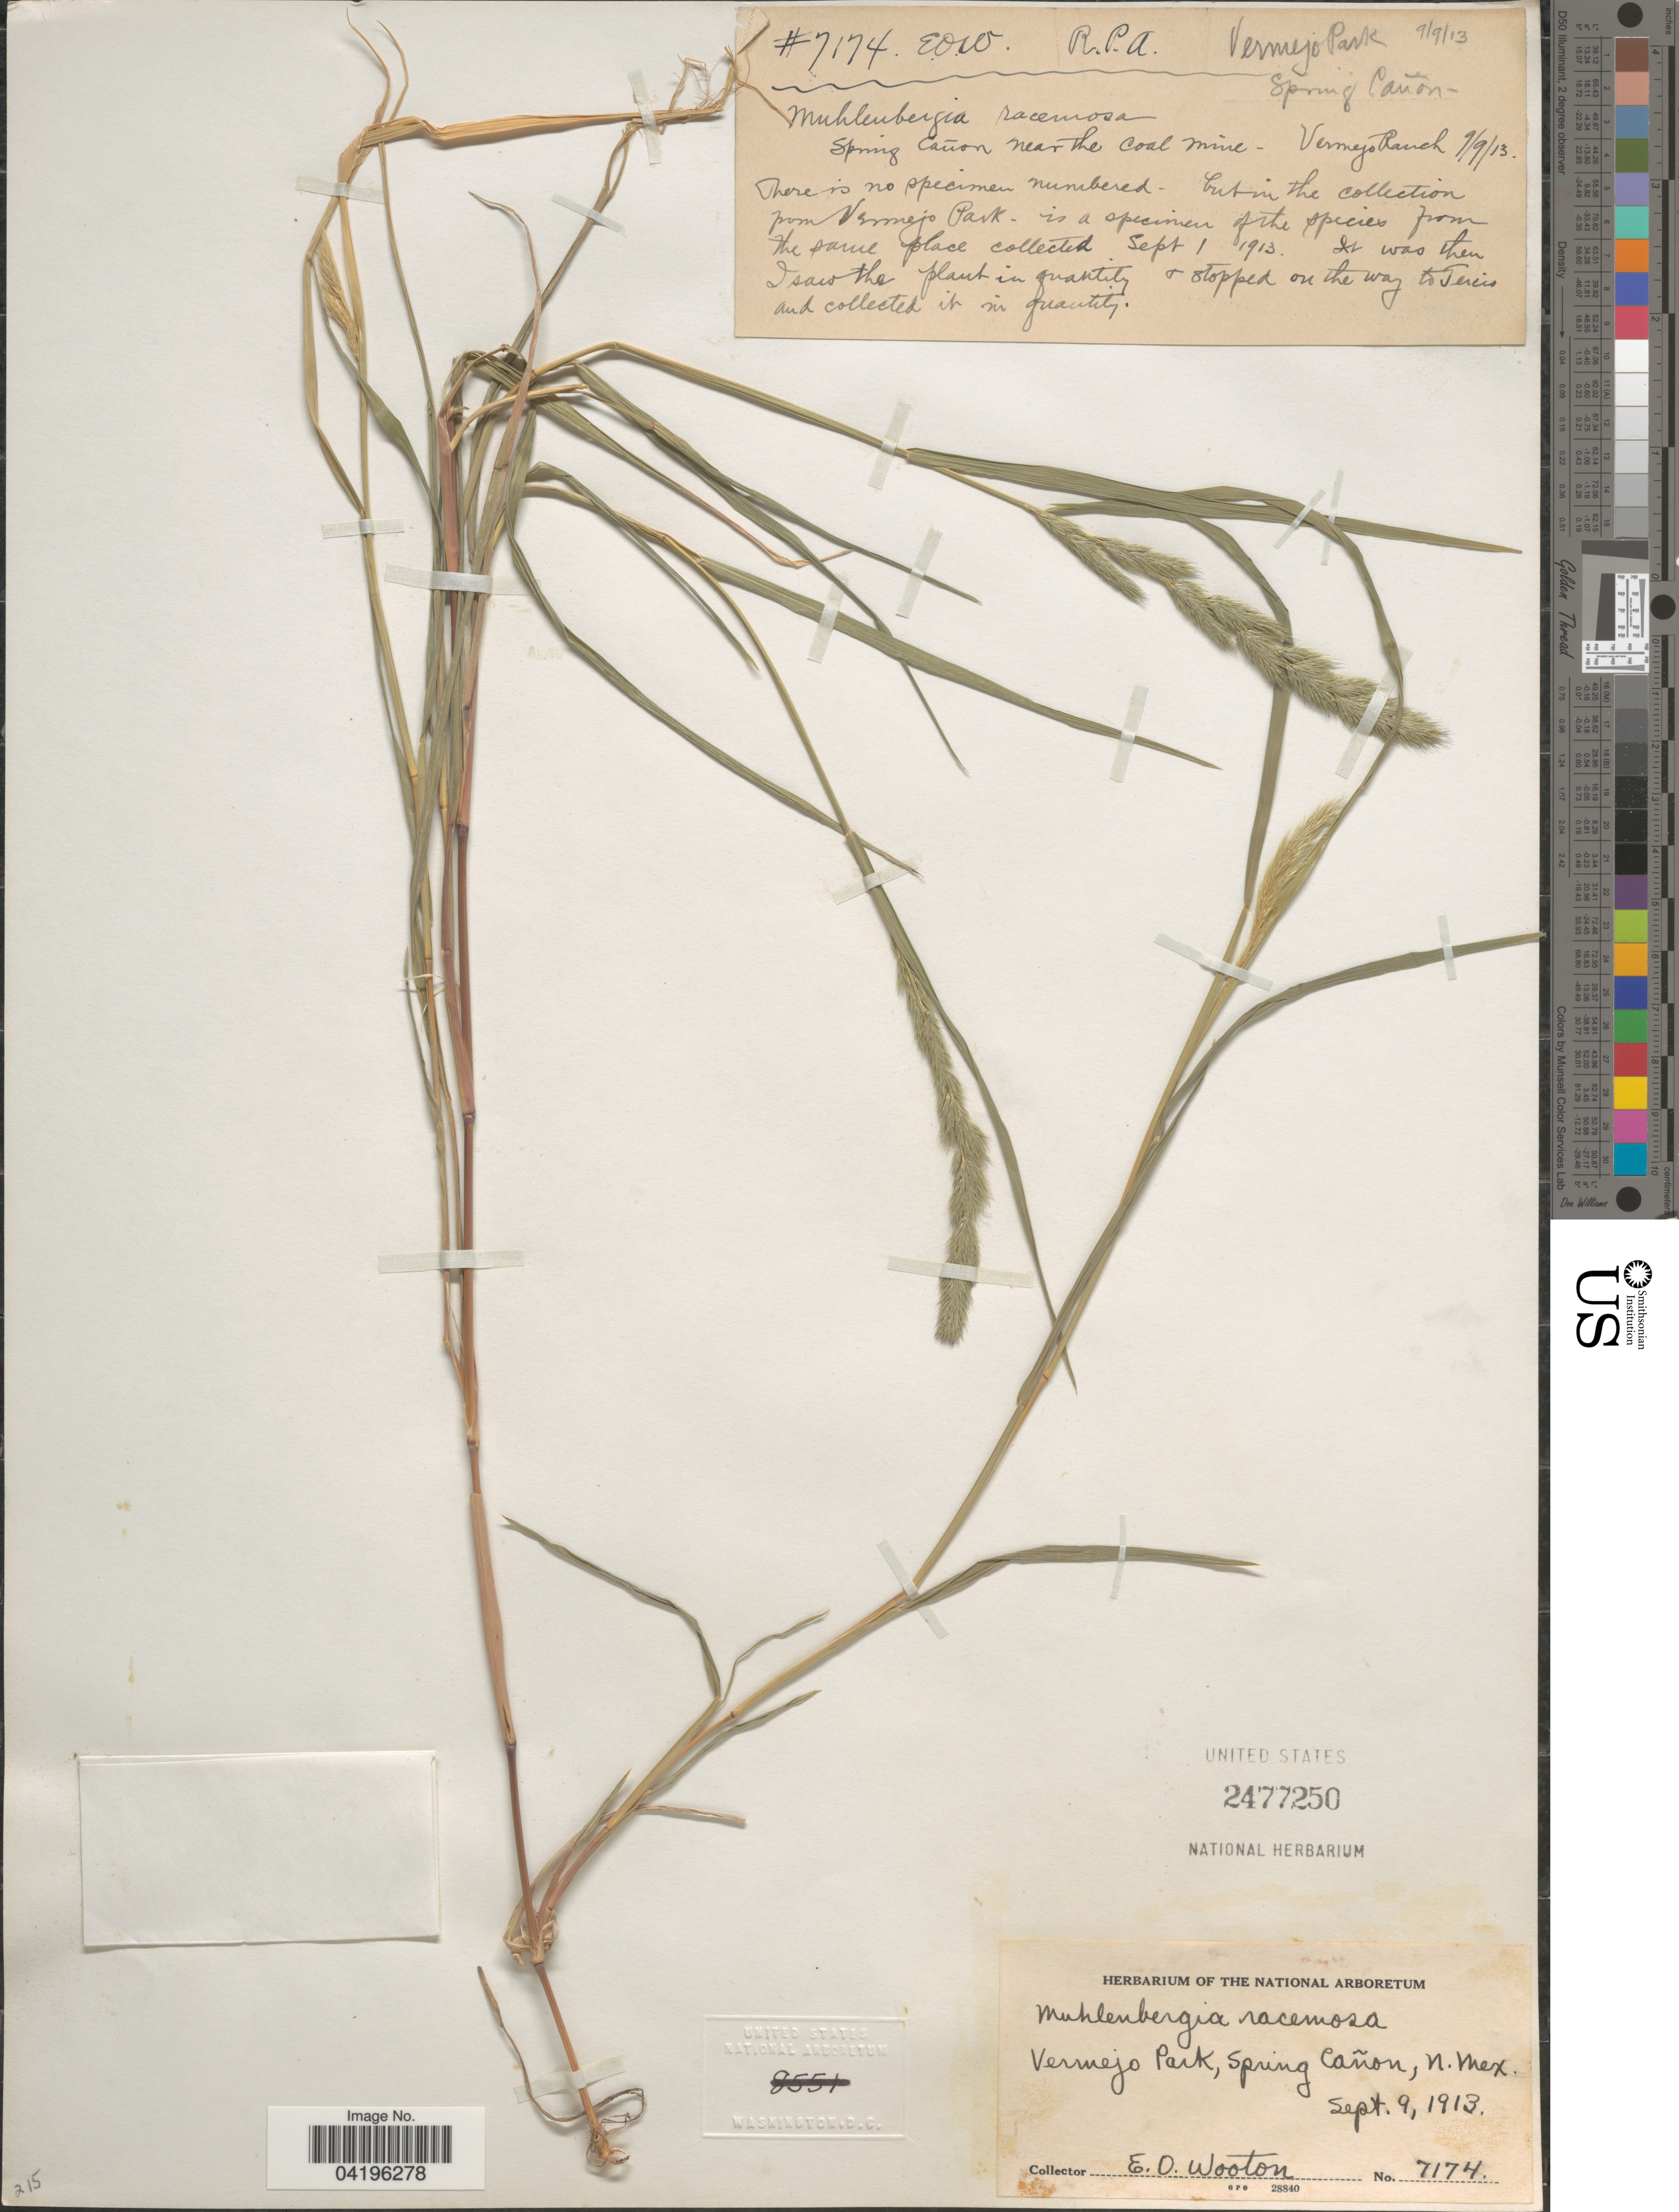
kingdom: Plantae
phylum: Tracheophyta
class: Liliopsida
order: Poales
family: Poaceae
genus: Muhlenbergia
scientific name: Muhlenbergia racemosa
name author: (Michx.) Britton et al.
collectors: E. O. Wooton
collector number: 7174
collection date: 1913-09-09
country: United States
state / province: New Mexico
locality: Vermejo Park, Spring Cañon near the Coal Mine. Vermejo Ranch.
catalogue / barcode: US 2477250